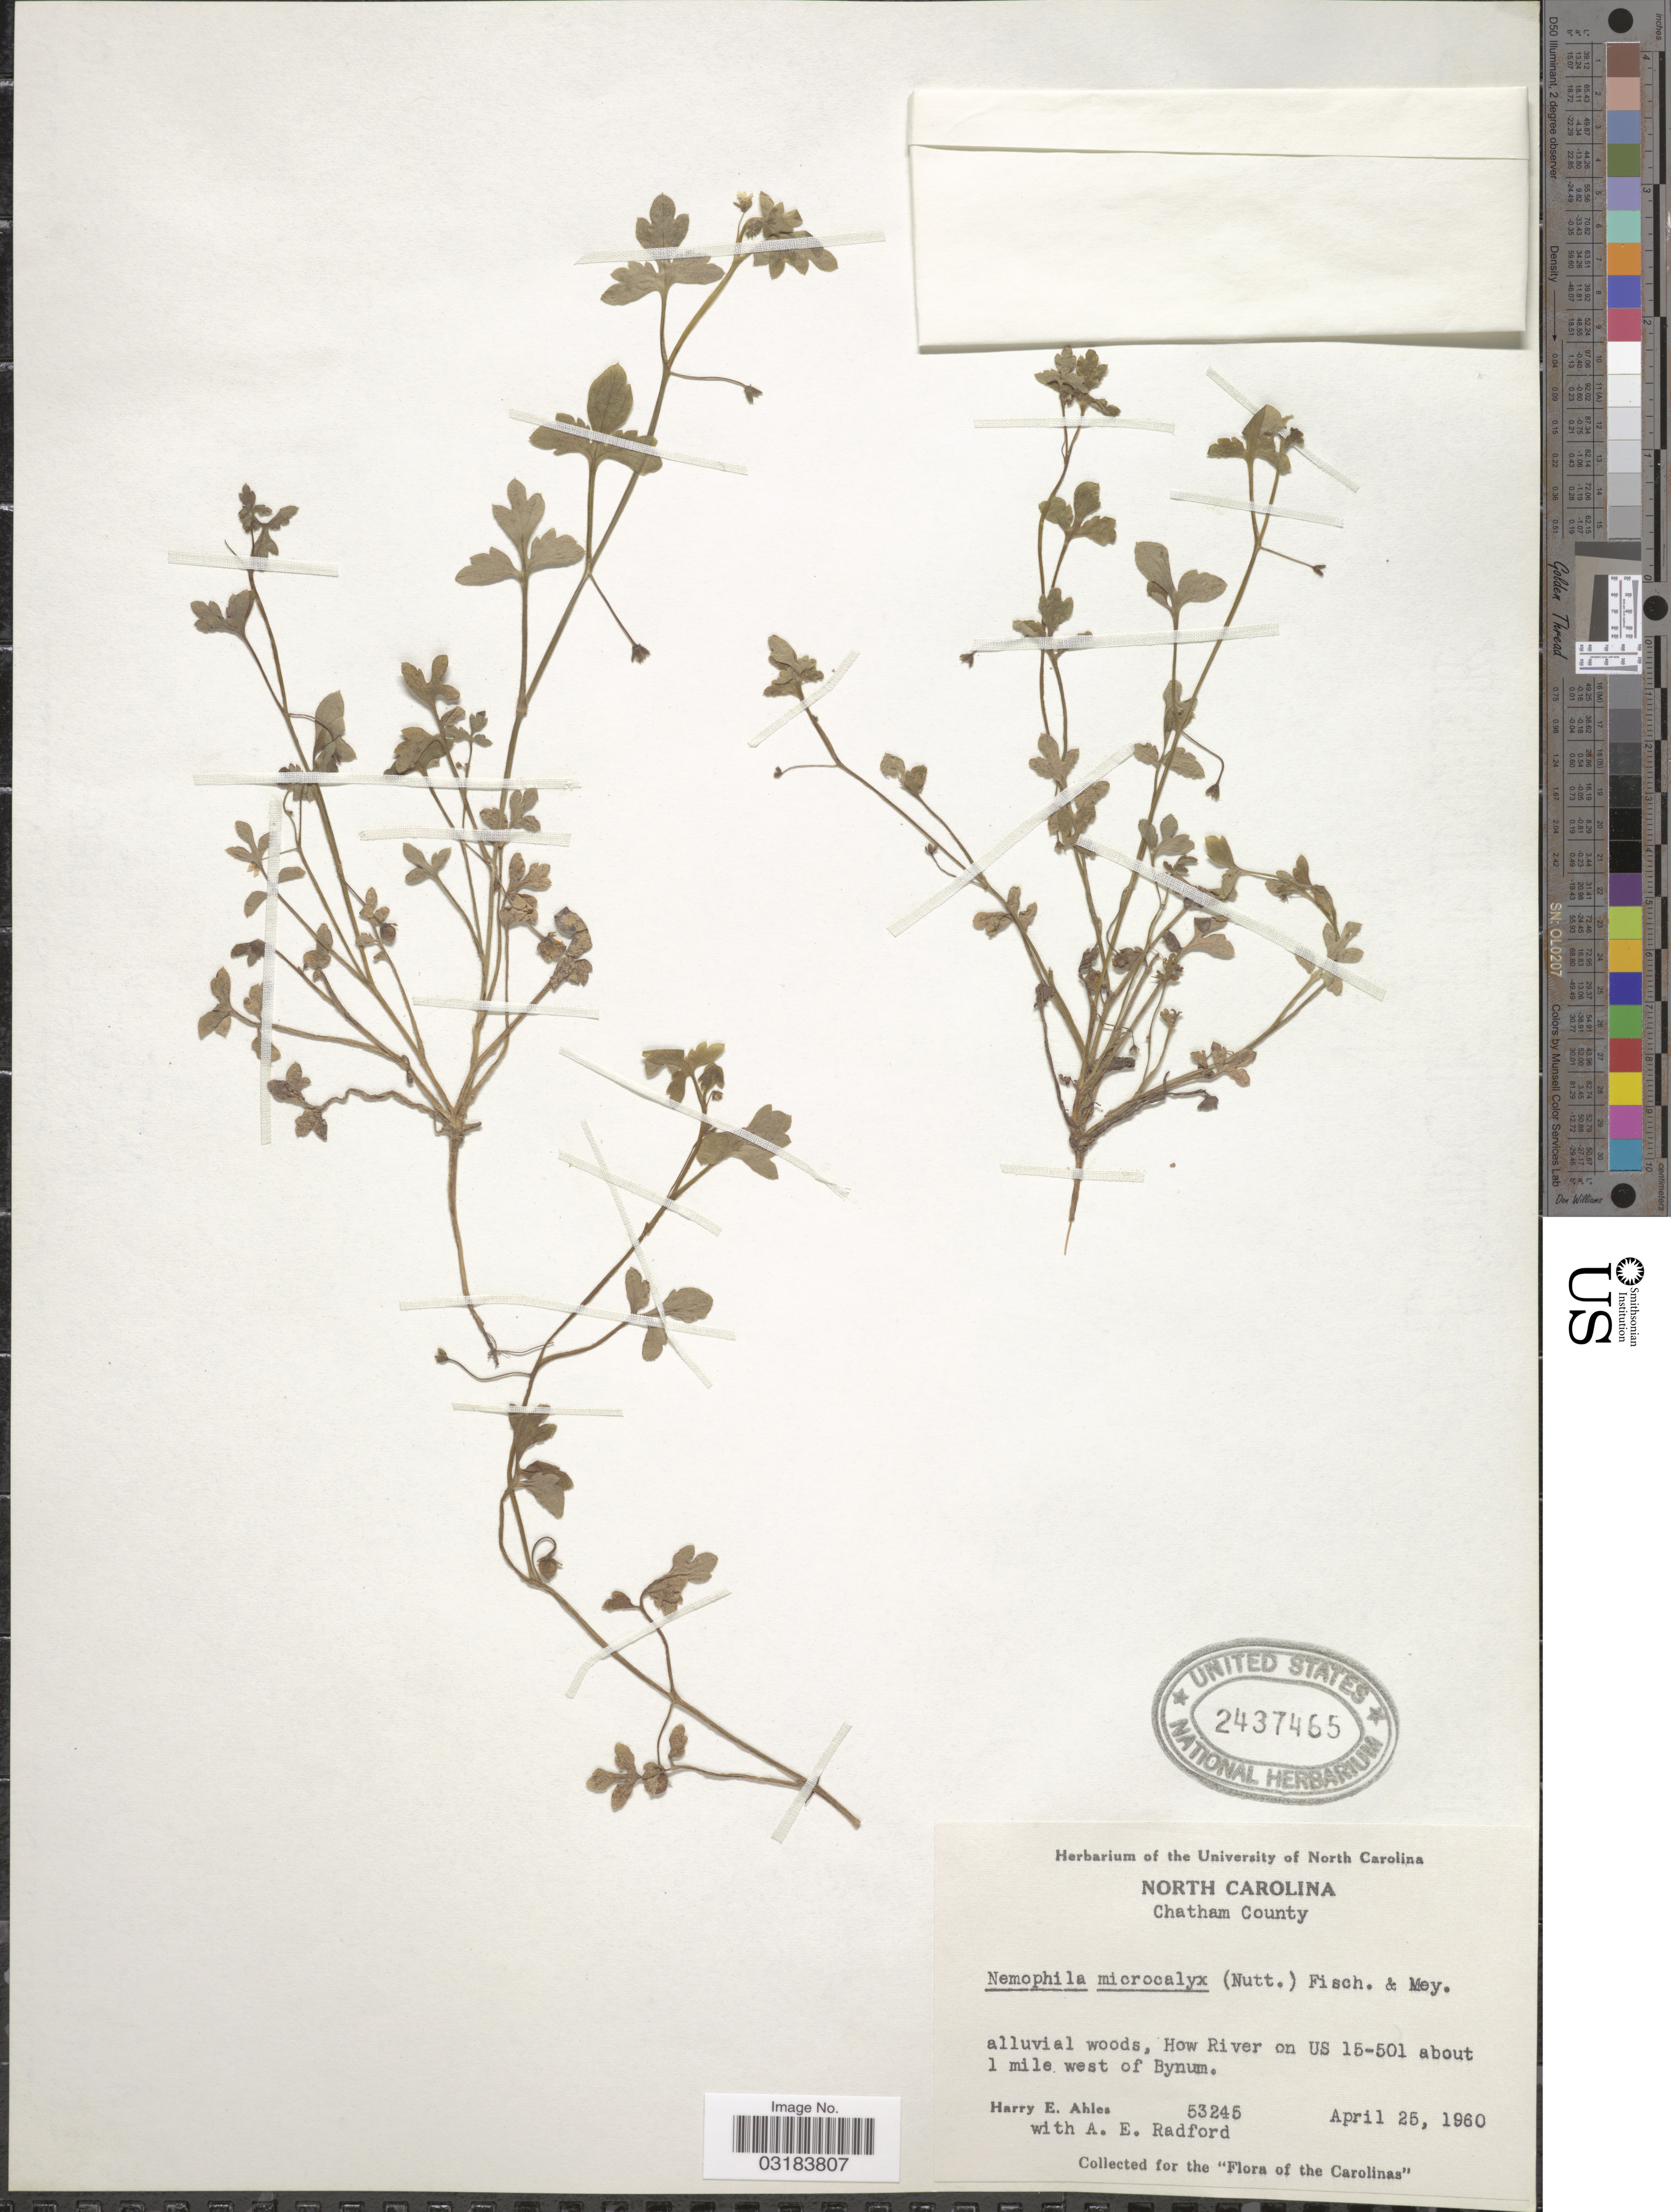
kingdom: Plantae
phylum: Tracheophyta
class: Magnoliopsida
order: Boraginales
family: Hydrophyllaceae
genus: Nemophila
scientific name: Nemophila microcalyx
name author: (Nutt.) Fisch. & C.A. Mey.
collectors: H. E. Ahles & A. E. Radford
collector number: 53245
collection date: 1960-04-25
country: United States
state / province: North Carolina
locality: Chatham County. How River on US 15-501 about 1 mile west of Bynum.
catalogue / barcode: US 2437465